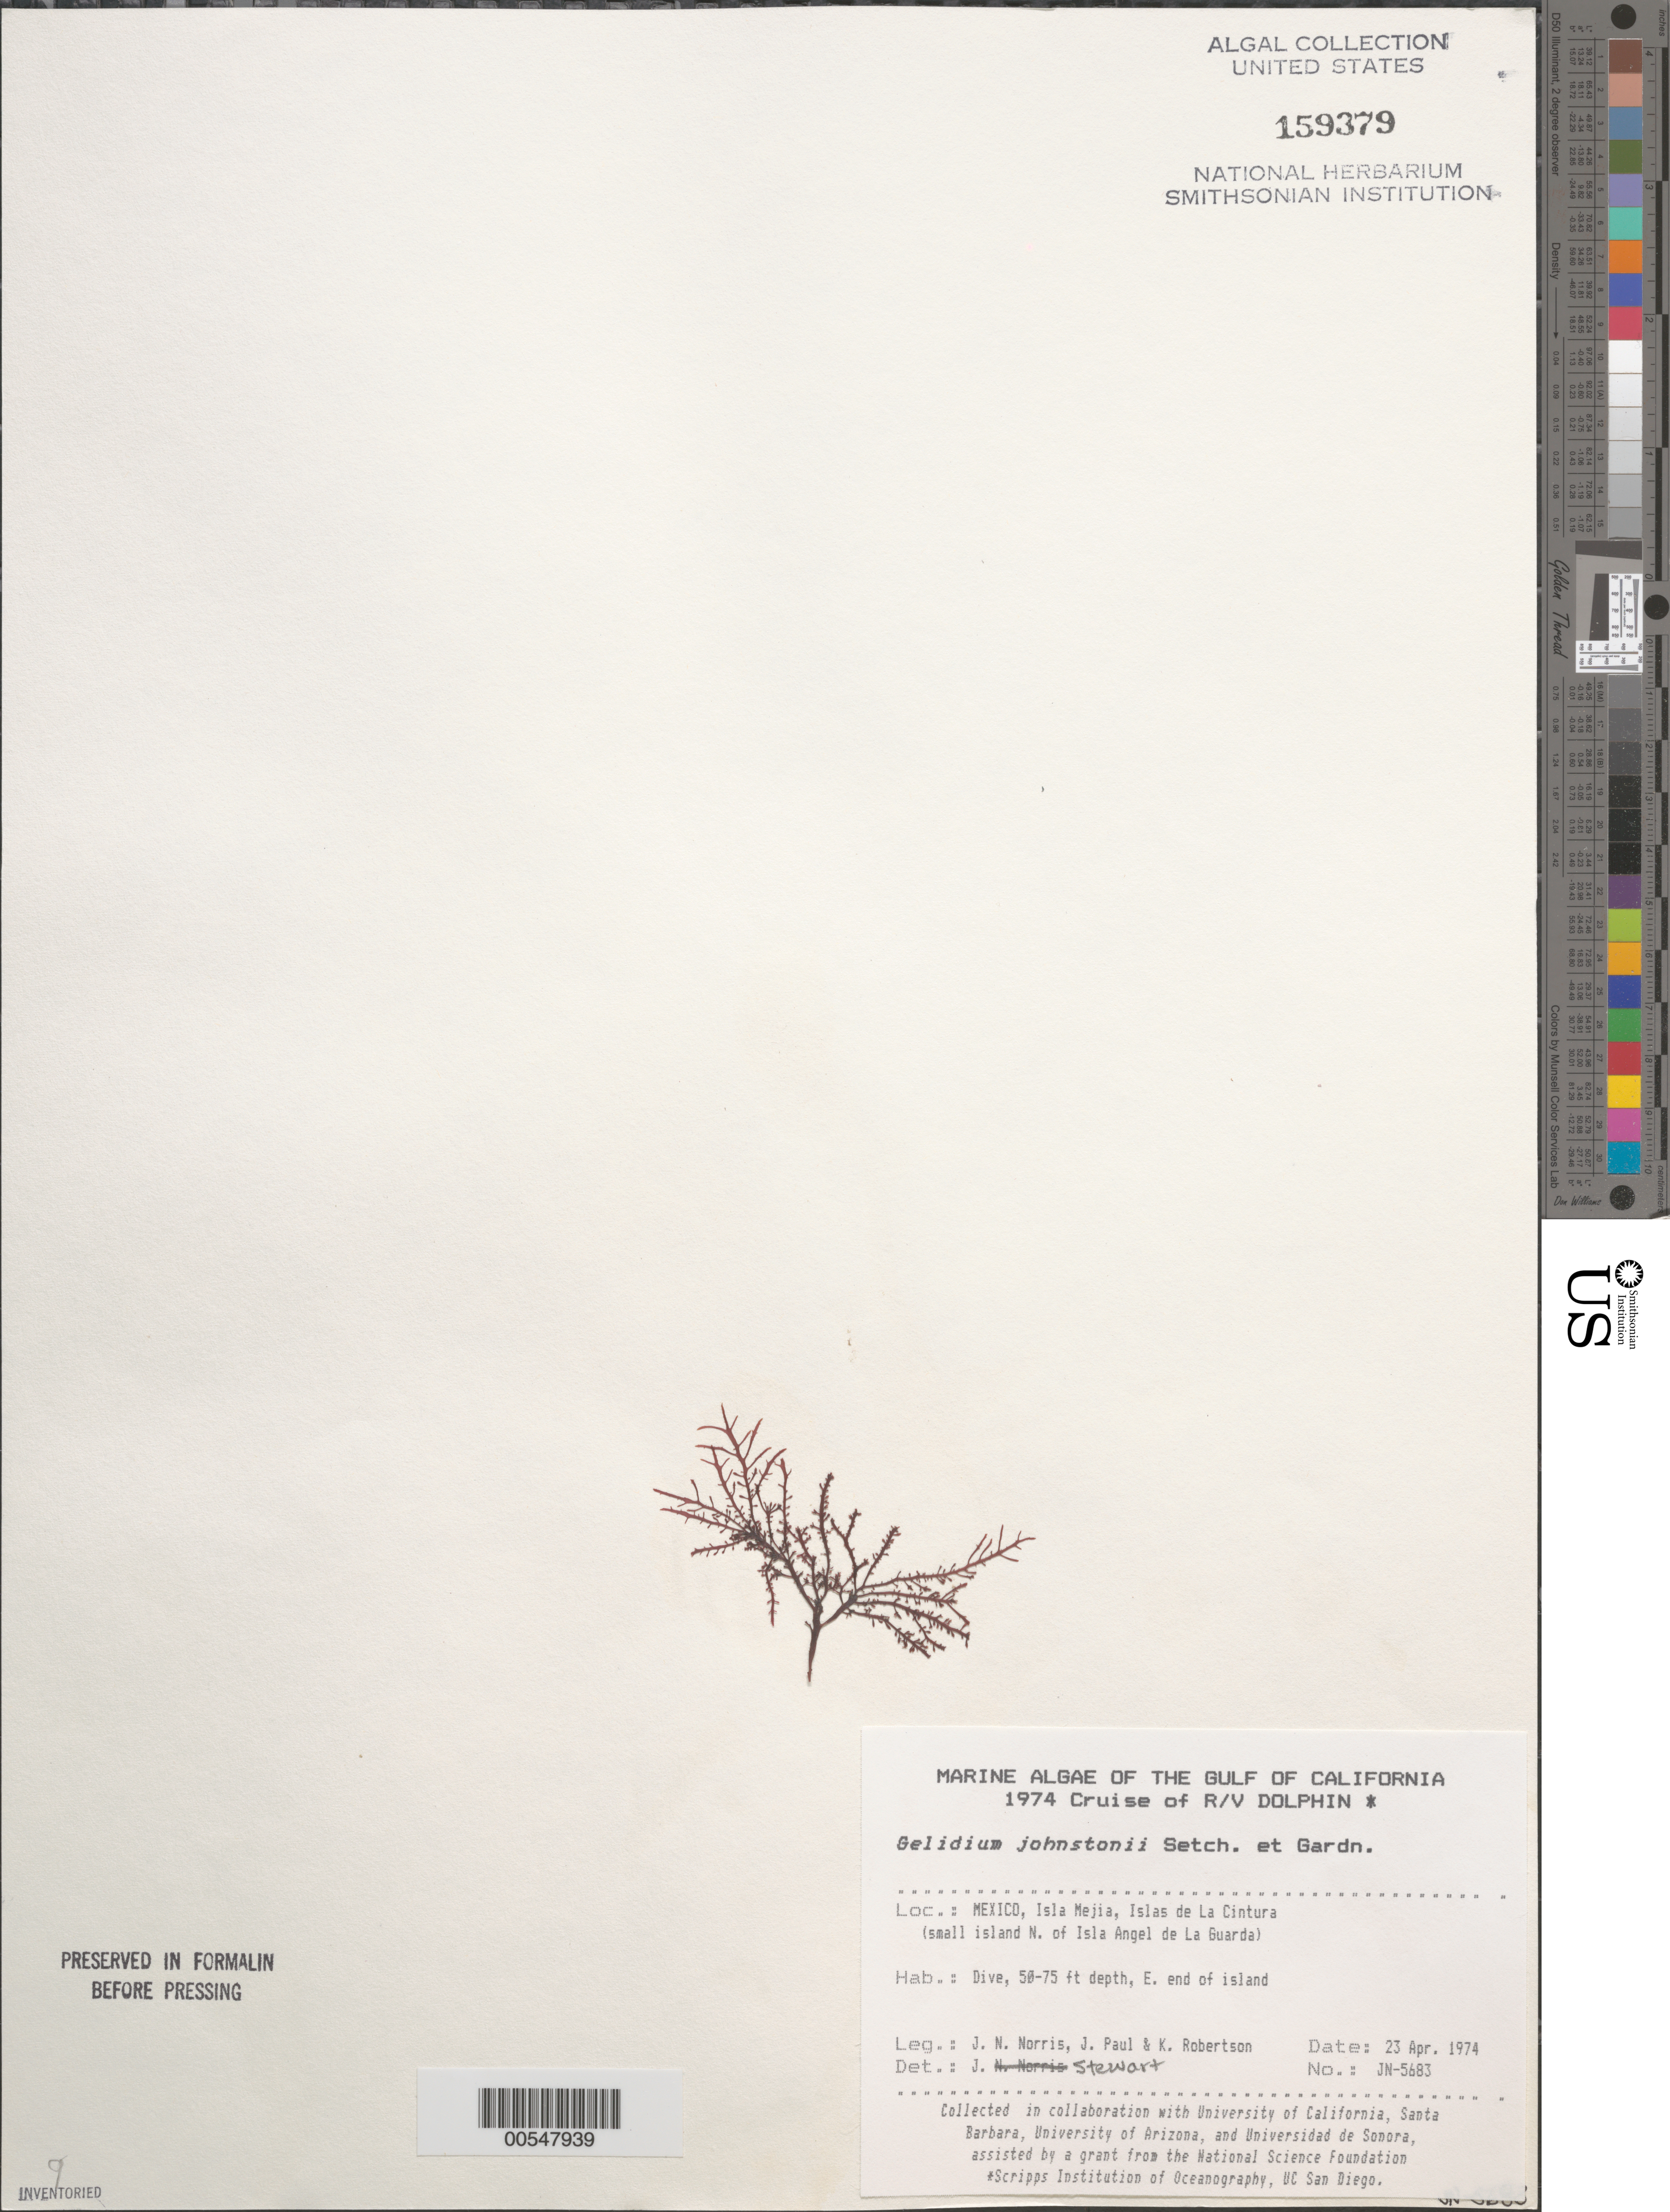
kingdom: Plantae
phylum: Rhodophyta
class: Florideophyceae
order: Gelidiales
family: Gelidiaceae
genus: Gelidium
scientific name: Gelidium johnstonii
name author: Setchell & N.L. Gardner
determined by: Stewart, J.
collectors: J. N. Norris, J. Paul & K. Robertson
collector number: JN-5683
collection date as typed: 23 Apr 1974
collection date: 1974-04-23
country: Mexico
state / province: Baja California Norte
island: Isla Mejia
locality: East end of island, off north end of Isla Angel de la Guarda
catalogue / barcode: US 159379